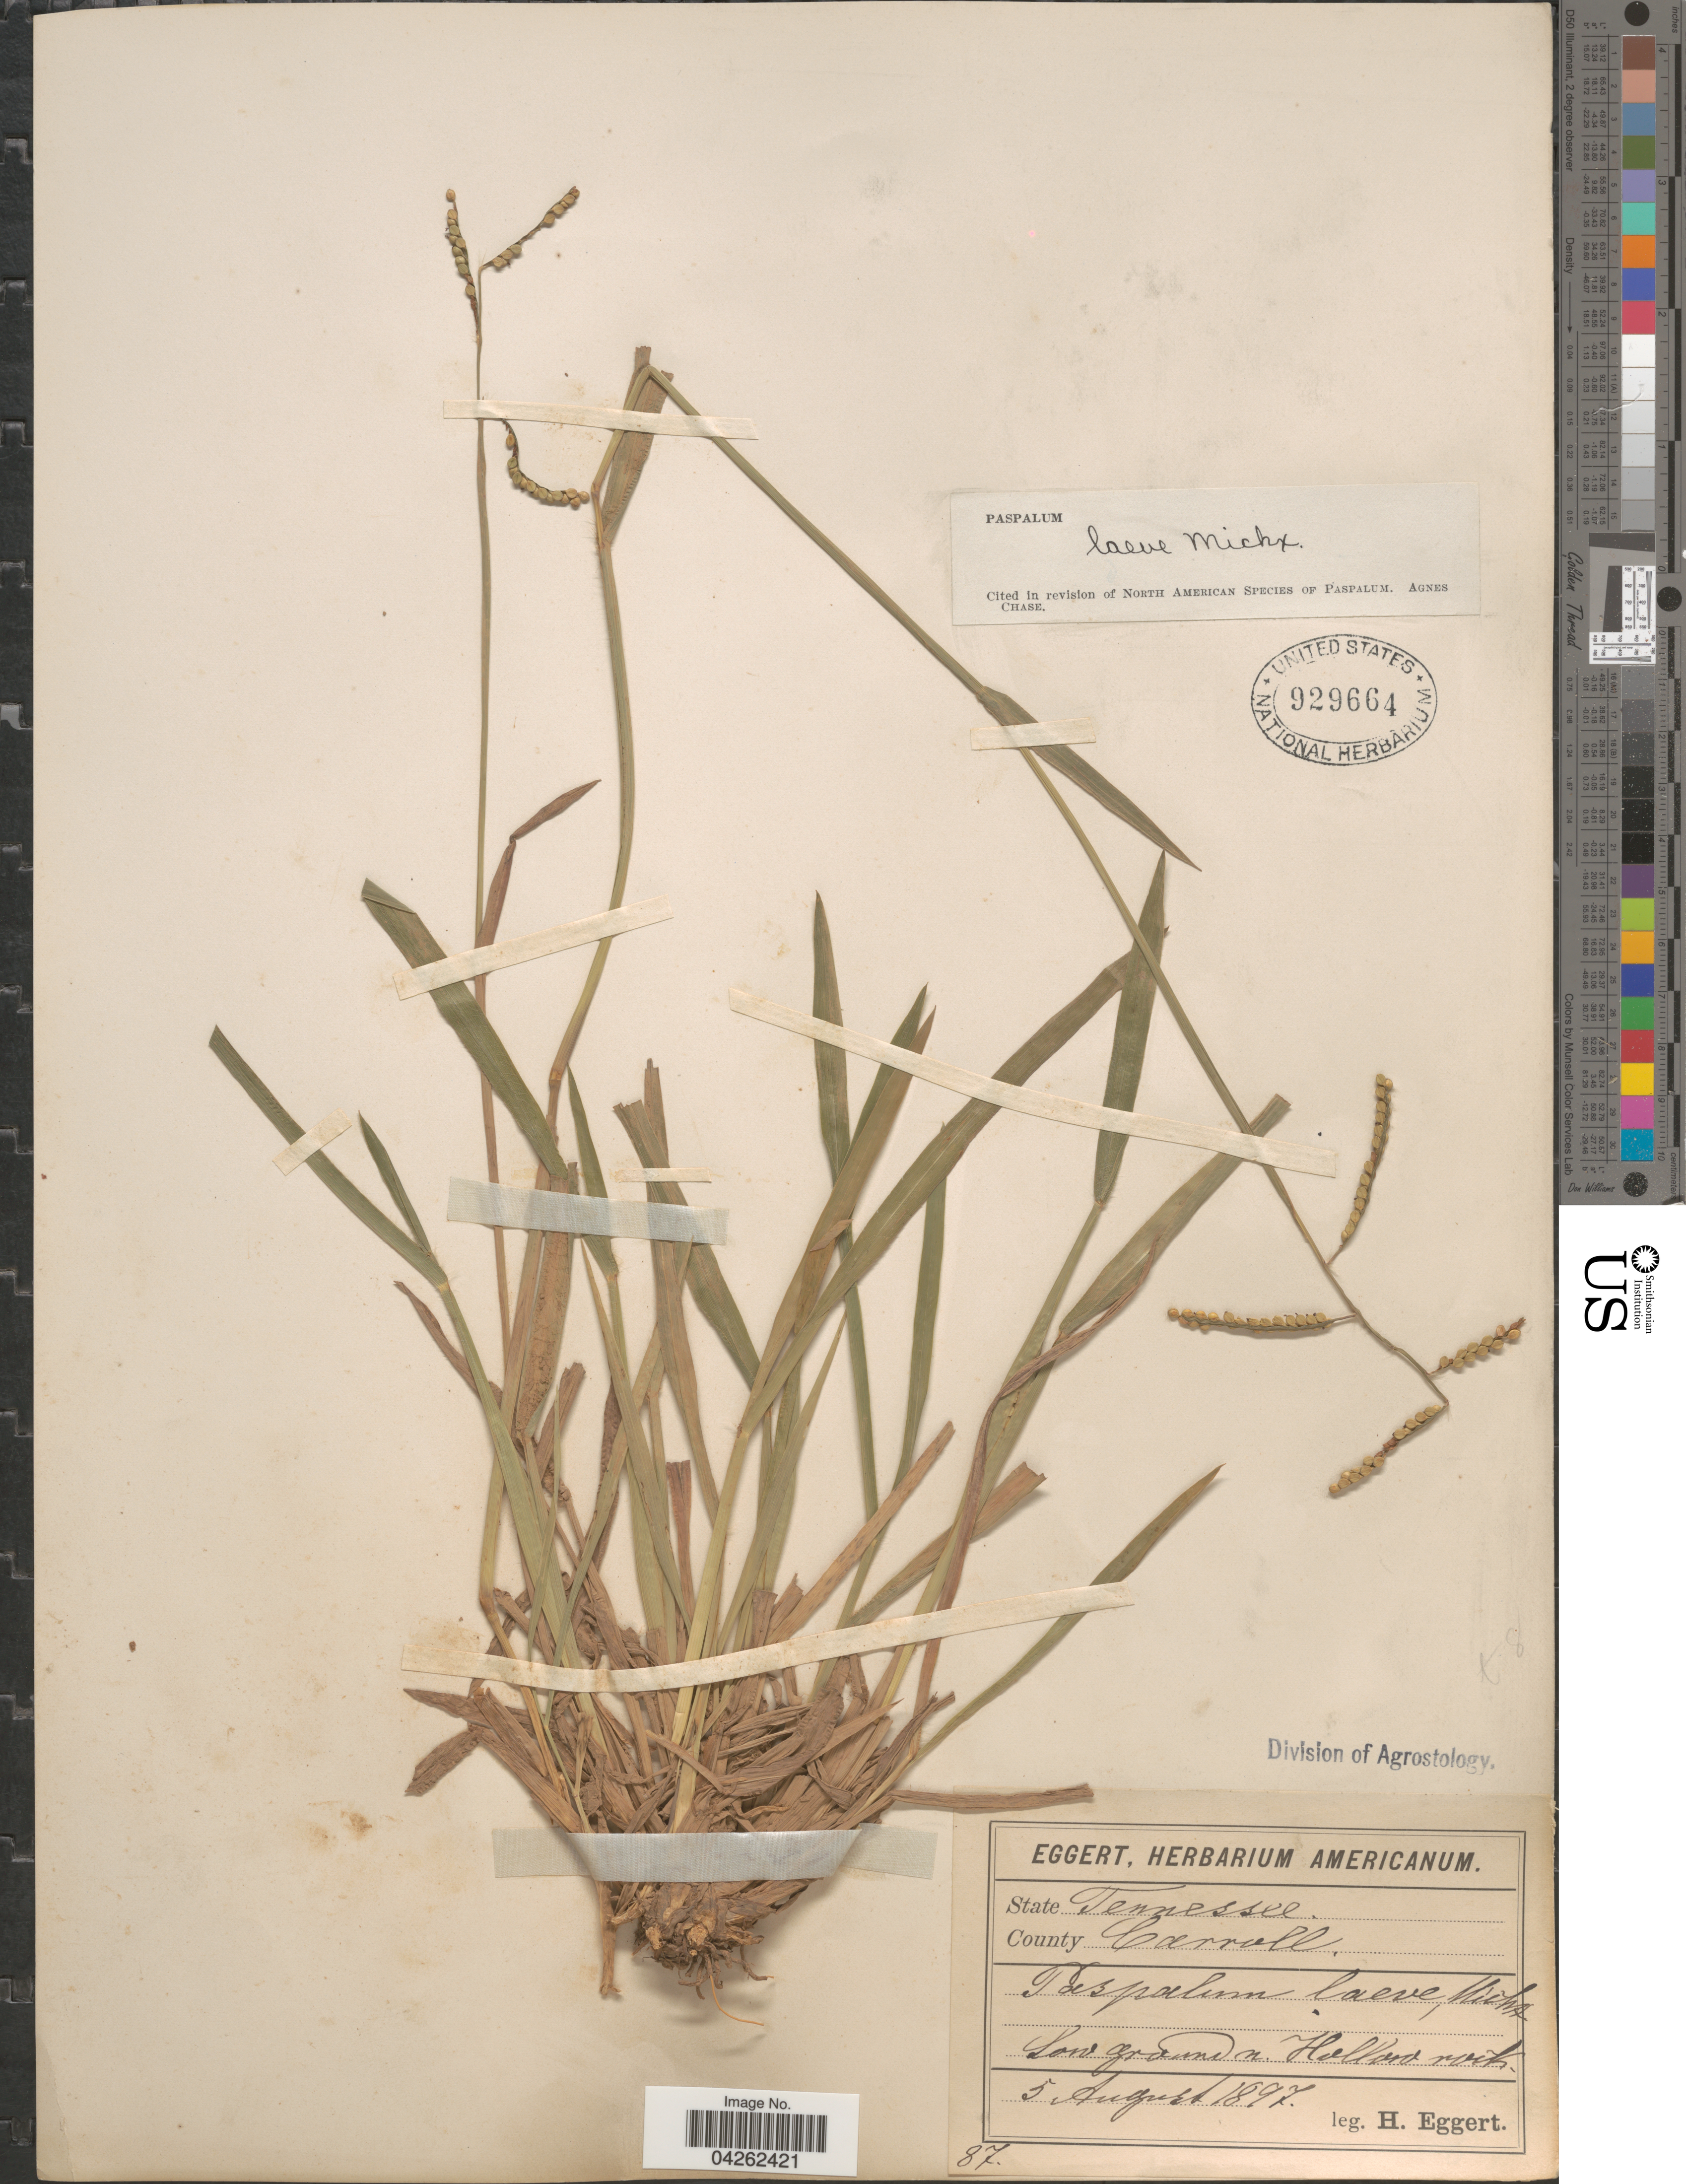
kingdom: Plantae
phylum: Tracheophyta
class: Liliopsida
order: Poales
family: Poaceae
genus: Paspalum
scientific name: Paspalum laeve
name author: Michx.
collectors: H. Eggert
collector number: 87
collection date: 1897-08-05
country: United States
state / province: Tennessee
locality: County Carroll. Low ground n. Hollow rock.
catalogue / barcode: US 929664